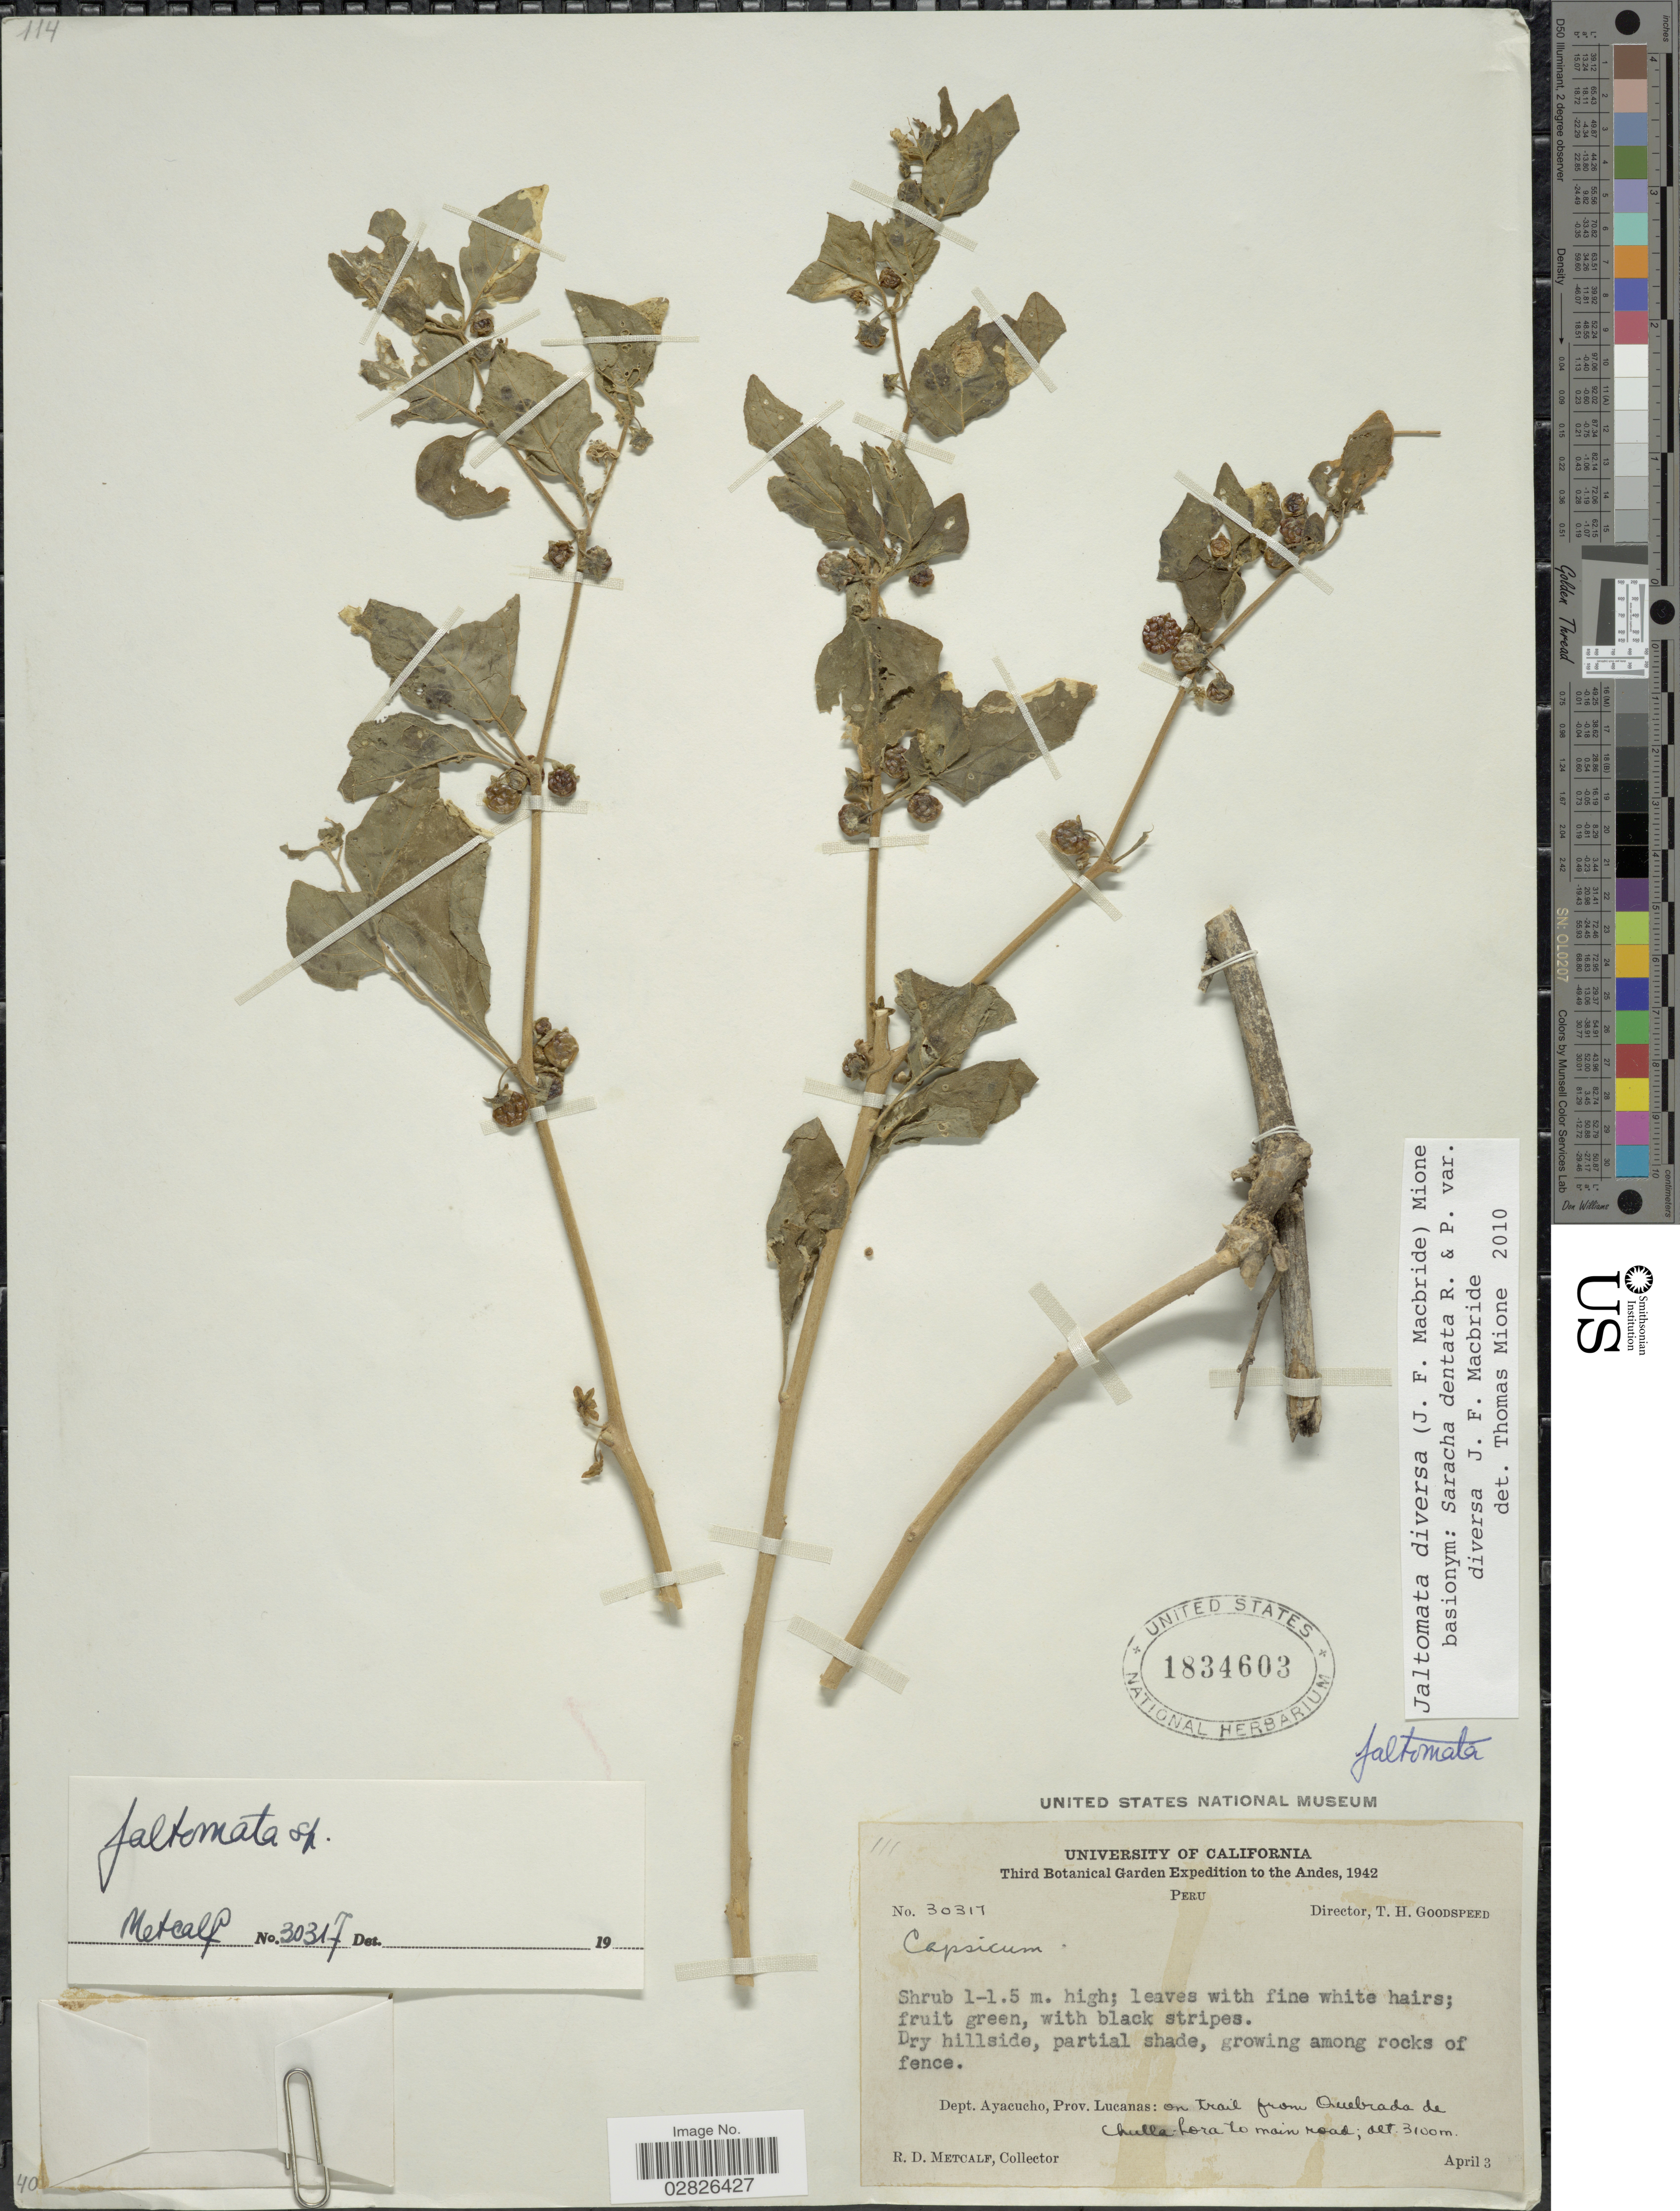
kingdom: Plantae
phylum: Tracheophyta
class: Magnoliopsida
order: Solanales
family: Solanaceae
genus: Jaltomata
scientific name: Jaltomata diversa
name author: (J.F. Macbr.) Mione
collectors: R. D. Metcalf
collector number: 30317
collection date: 1942-04-03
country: Peru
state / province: Ayacucho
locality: Andes. Dept. Ayacucho, Prov. Lucanas, on trail from Quebrada de Chulla, Lora to main road.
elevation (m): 3100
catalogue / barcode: US 1834603